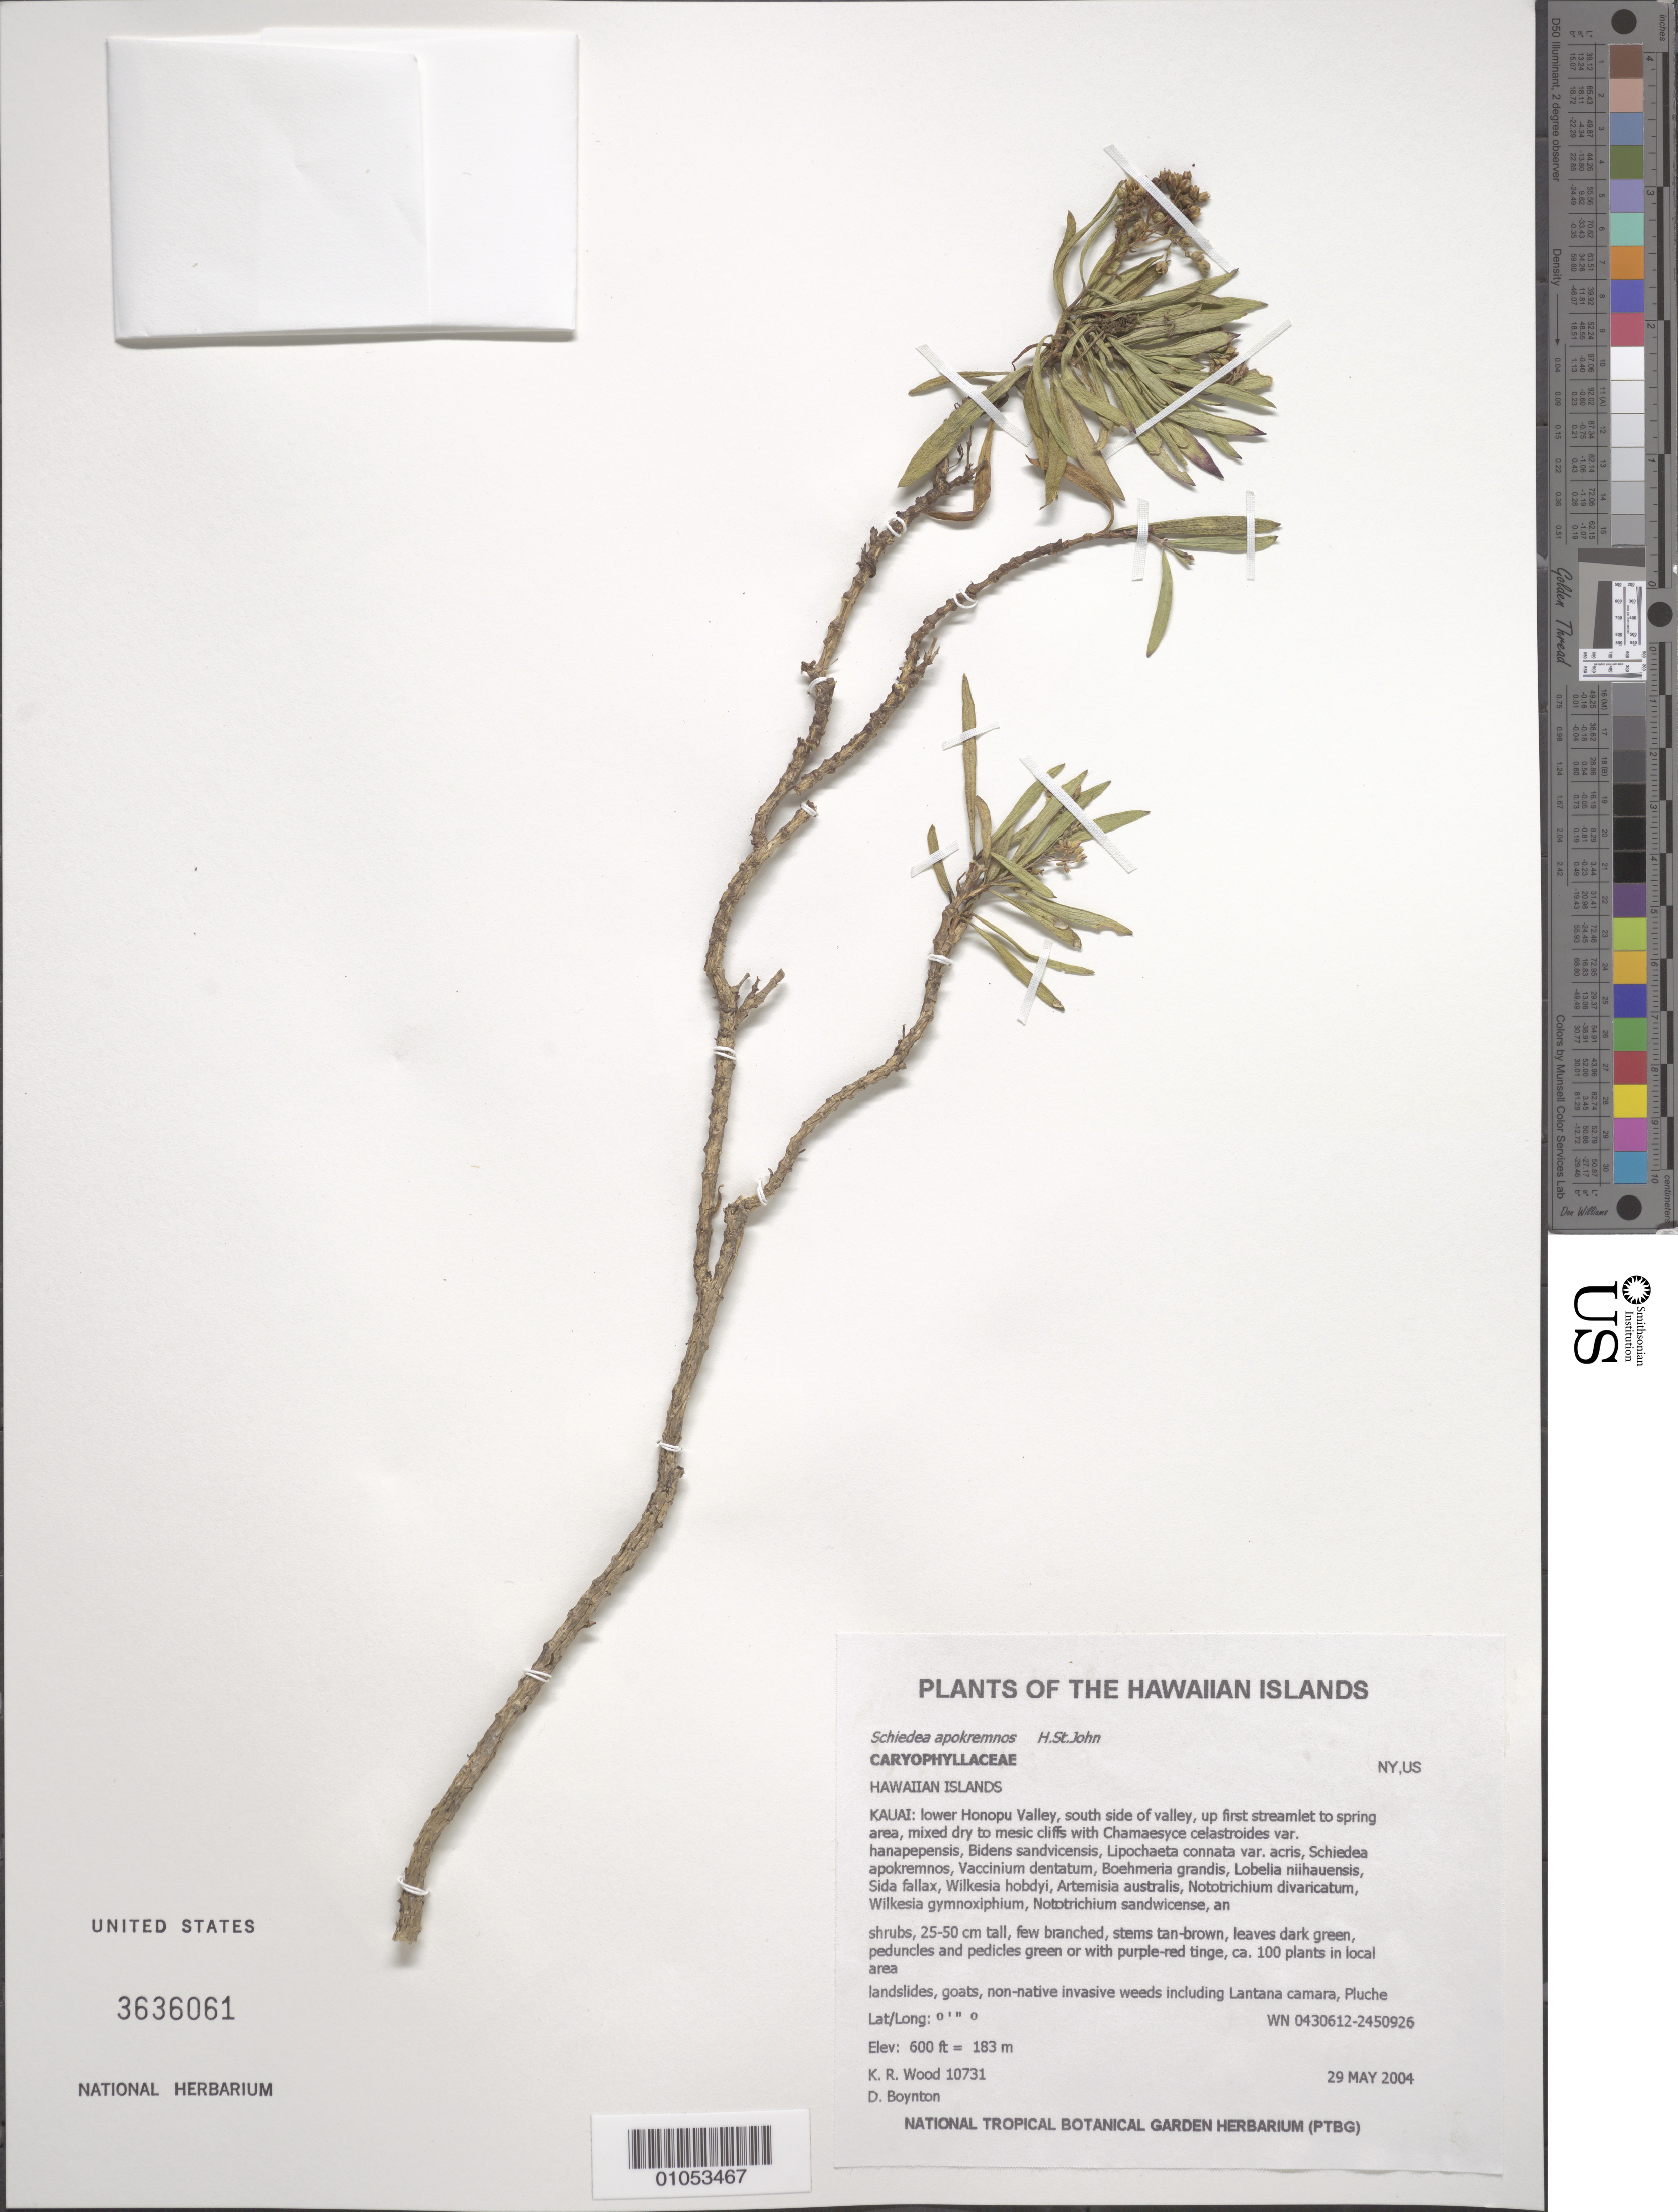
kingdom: Plantae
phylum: Tracheophyta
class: Magnoliopsida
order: Caryophyllales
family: Caryophyllaceae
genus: Schiedea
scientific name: Schiedea apokremnos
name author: H. St. John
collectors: K. R. Wood & D. Boynton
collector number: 10731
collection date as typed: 29 May 2004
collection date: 2004-05-29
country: United States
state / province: Hawaii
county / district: Kauai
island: Kaua'i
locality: Lower Honopu Valley, south side of valley, up first streamlet to spring area.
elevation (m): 183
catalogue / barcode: US 3636061